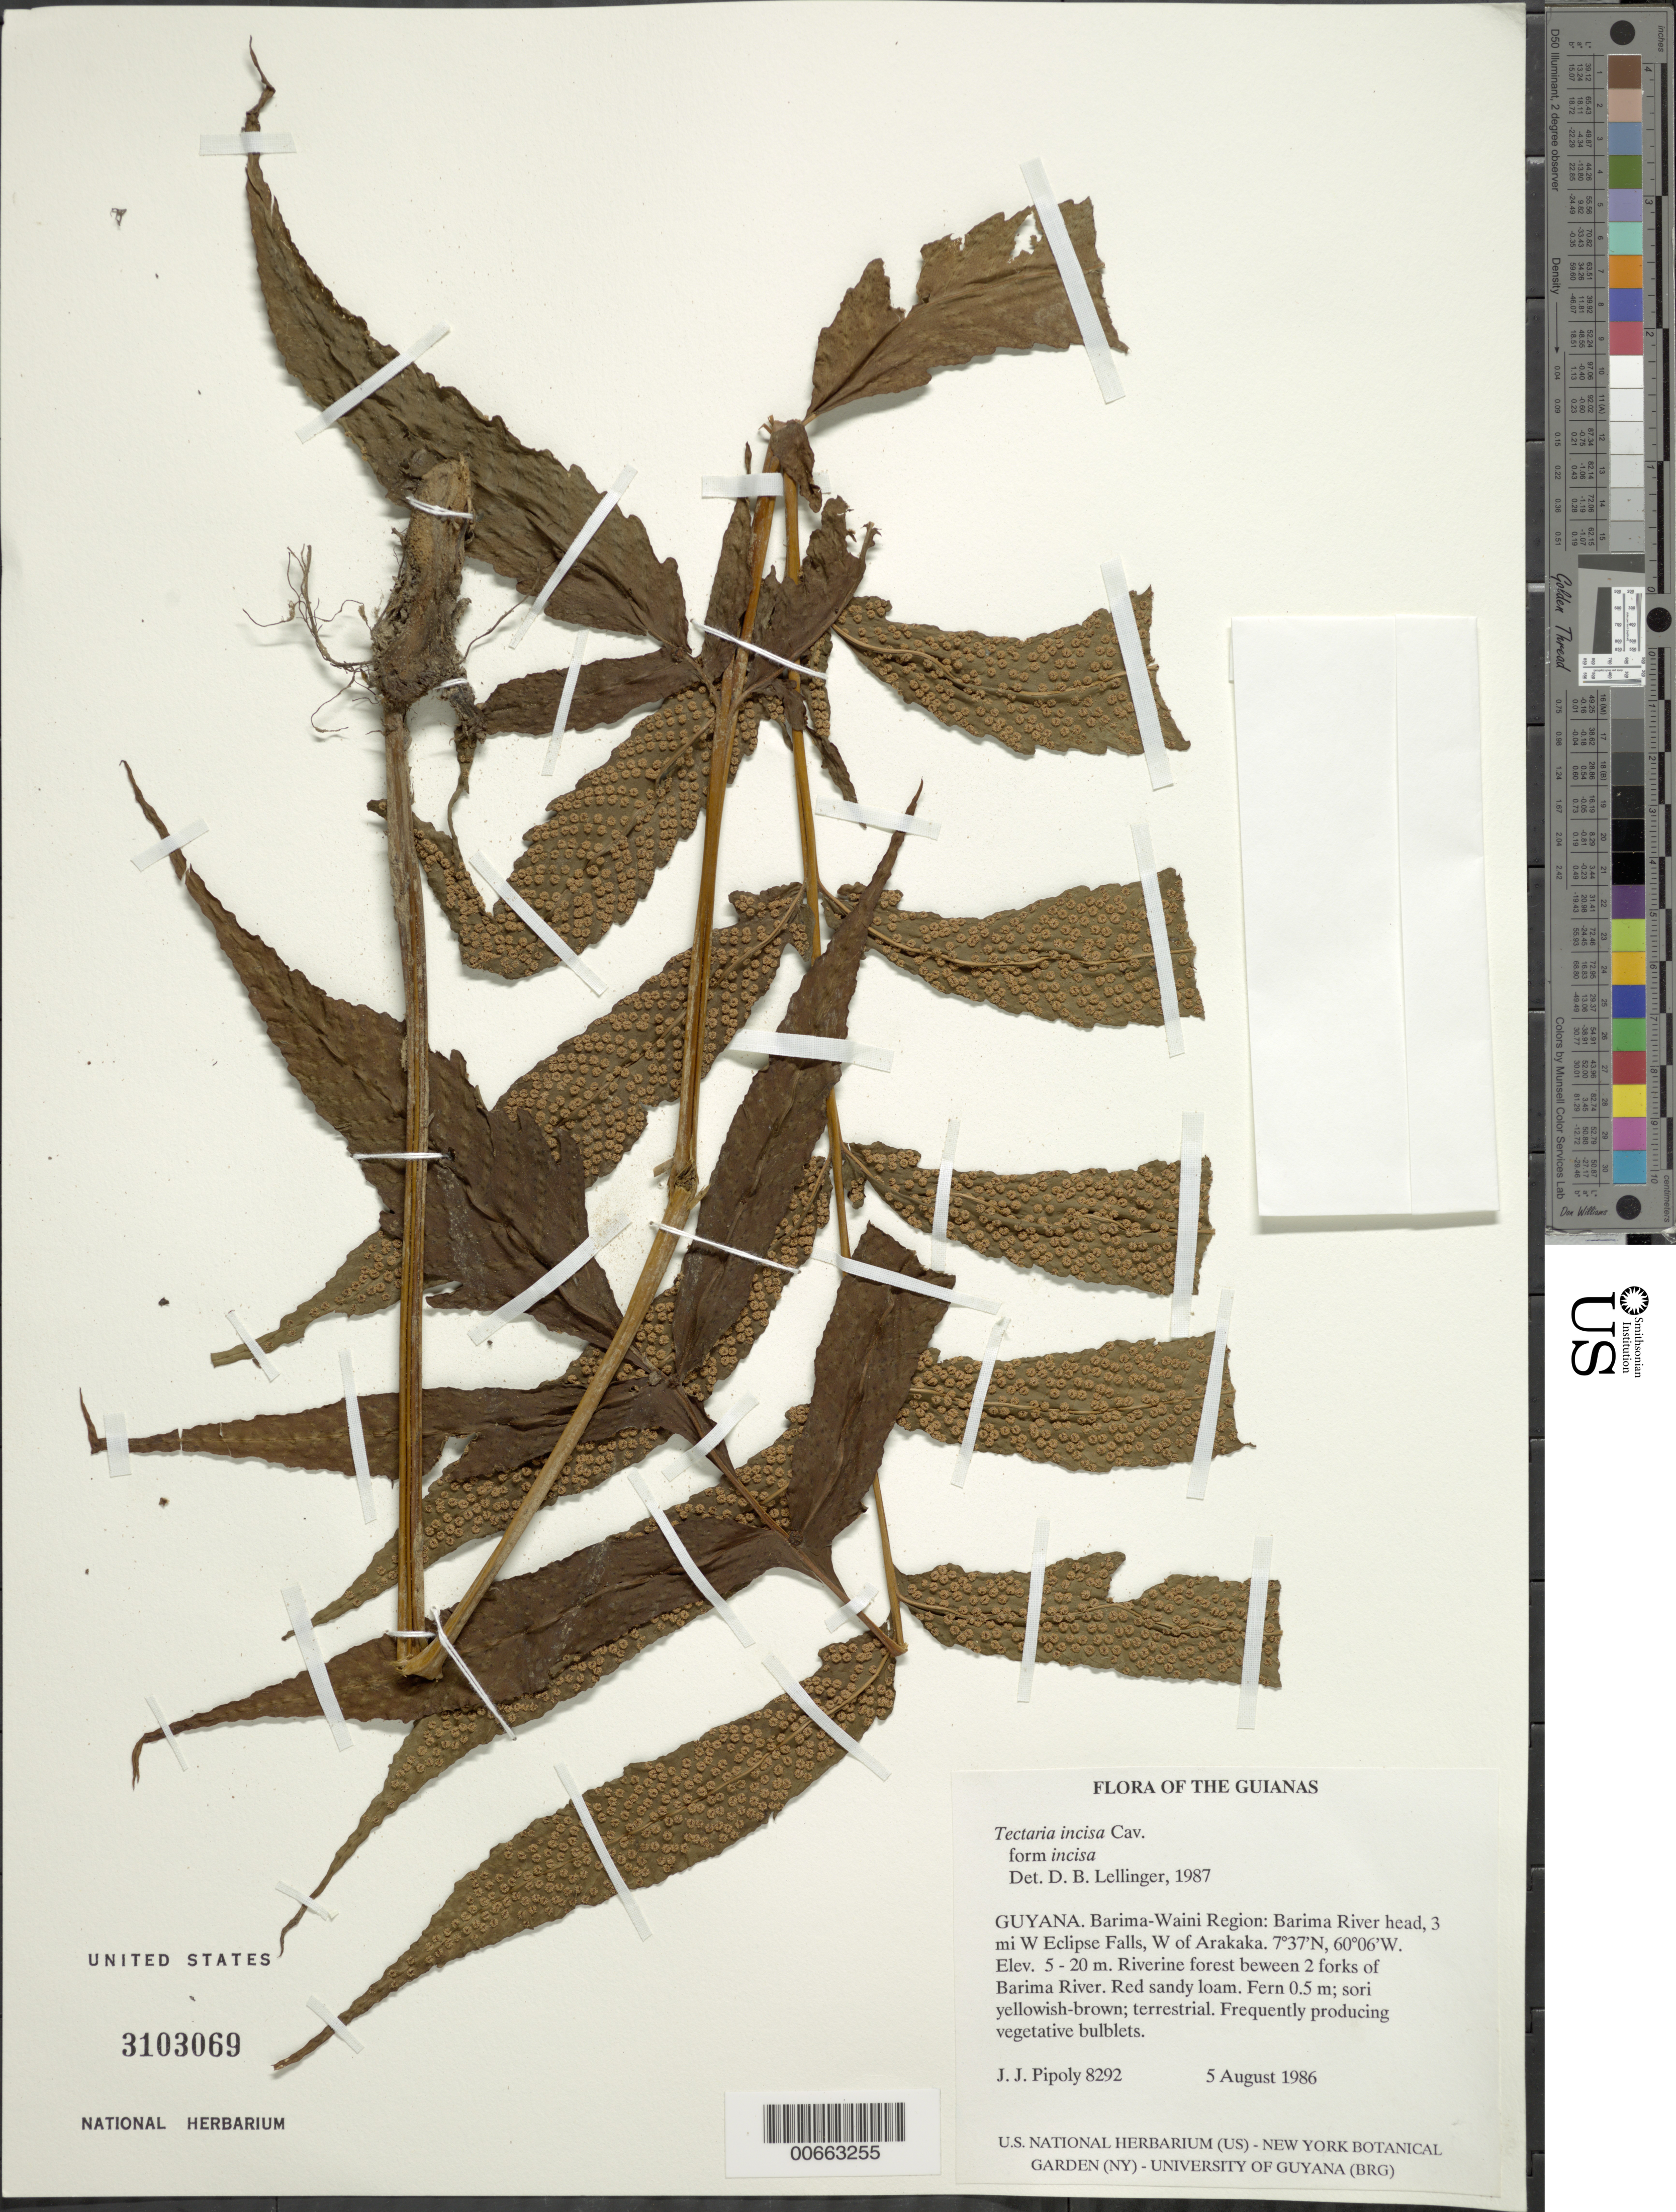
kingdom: Plantae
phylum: Tracheophyta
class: Polypodiopsida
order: Polypodiales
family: Tectariaceae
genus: Tectaria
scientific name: Tectaria incisa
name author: Cav.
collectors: J. J. Pipoly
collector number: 8292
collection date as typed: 5 August 1986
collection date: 1986-08-05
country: Guyana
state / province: Barima-Waini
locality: Barima River head; 3 mi W Eclipse Falls, W of Arakaka, between 2 forks of Barima River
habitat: Riverine forest. Red sandy loam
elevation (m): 5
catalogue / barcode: US 3103069